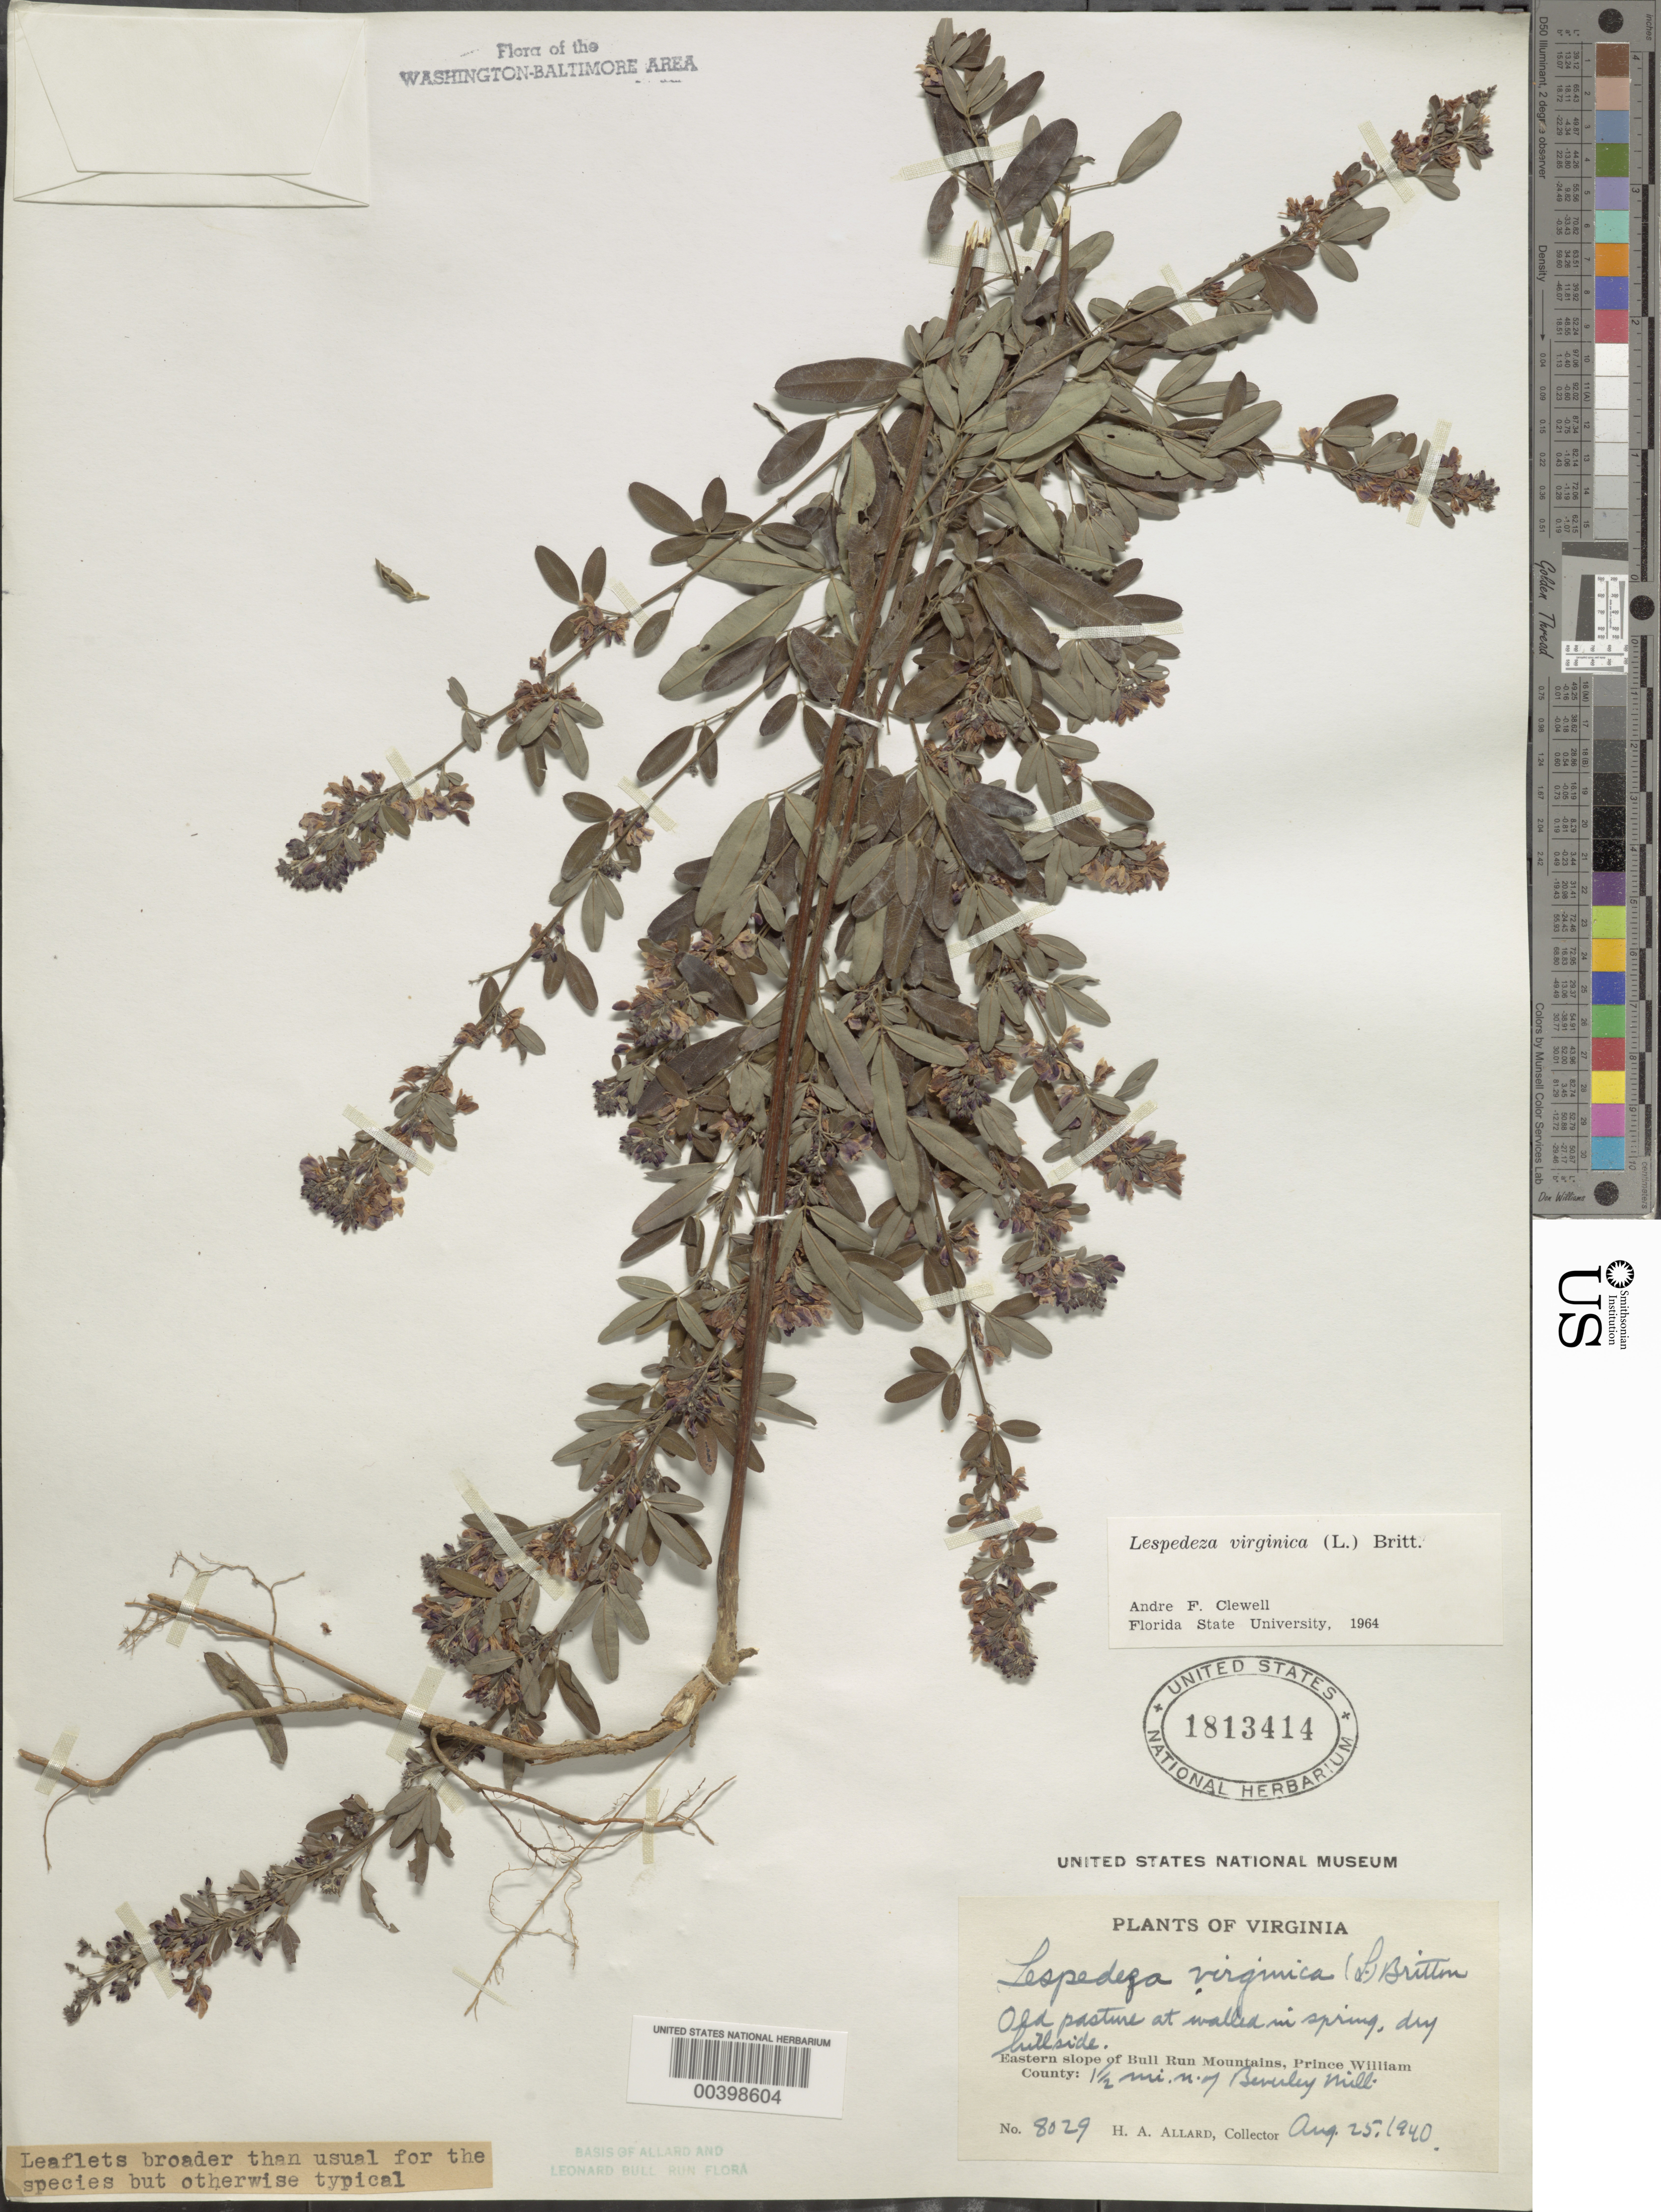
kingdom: Plantae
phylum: Tracheophyta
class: Magnoliopsida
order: Fabales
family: Fabaceae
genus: Lespedeza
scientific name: Lespedeza virginica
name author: (L.) Britton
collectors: H. A. Allard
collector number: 8029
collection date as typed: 25 Aug 1940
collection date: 1940-08-25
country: United States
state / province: Virginia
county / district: Prince William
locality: North of Beverley Mill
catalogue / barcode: US 1813414